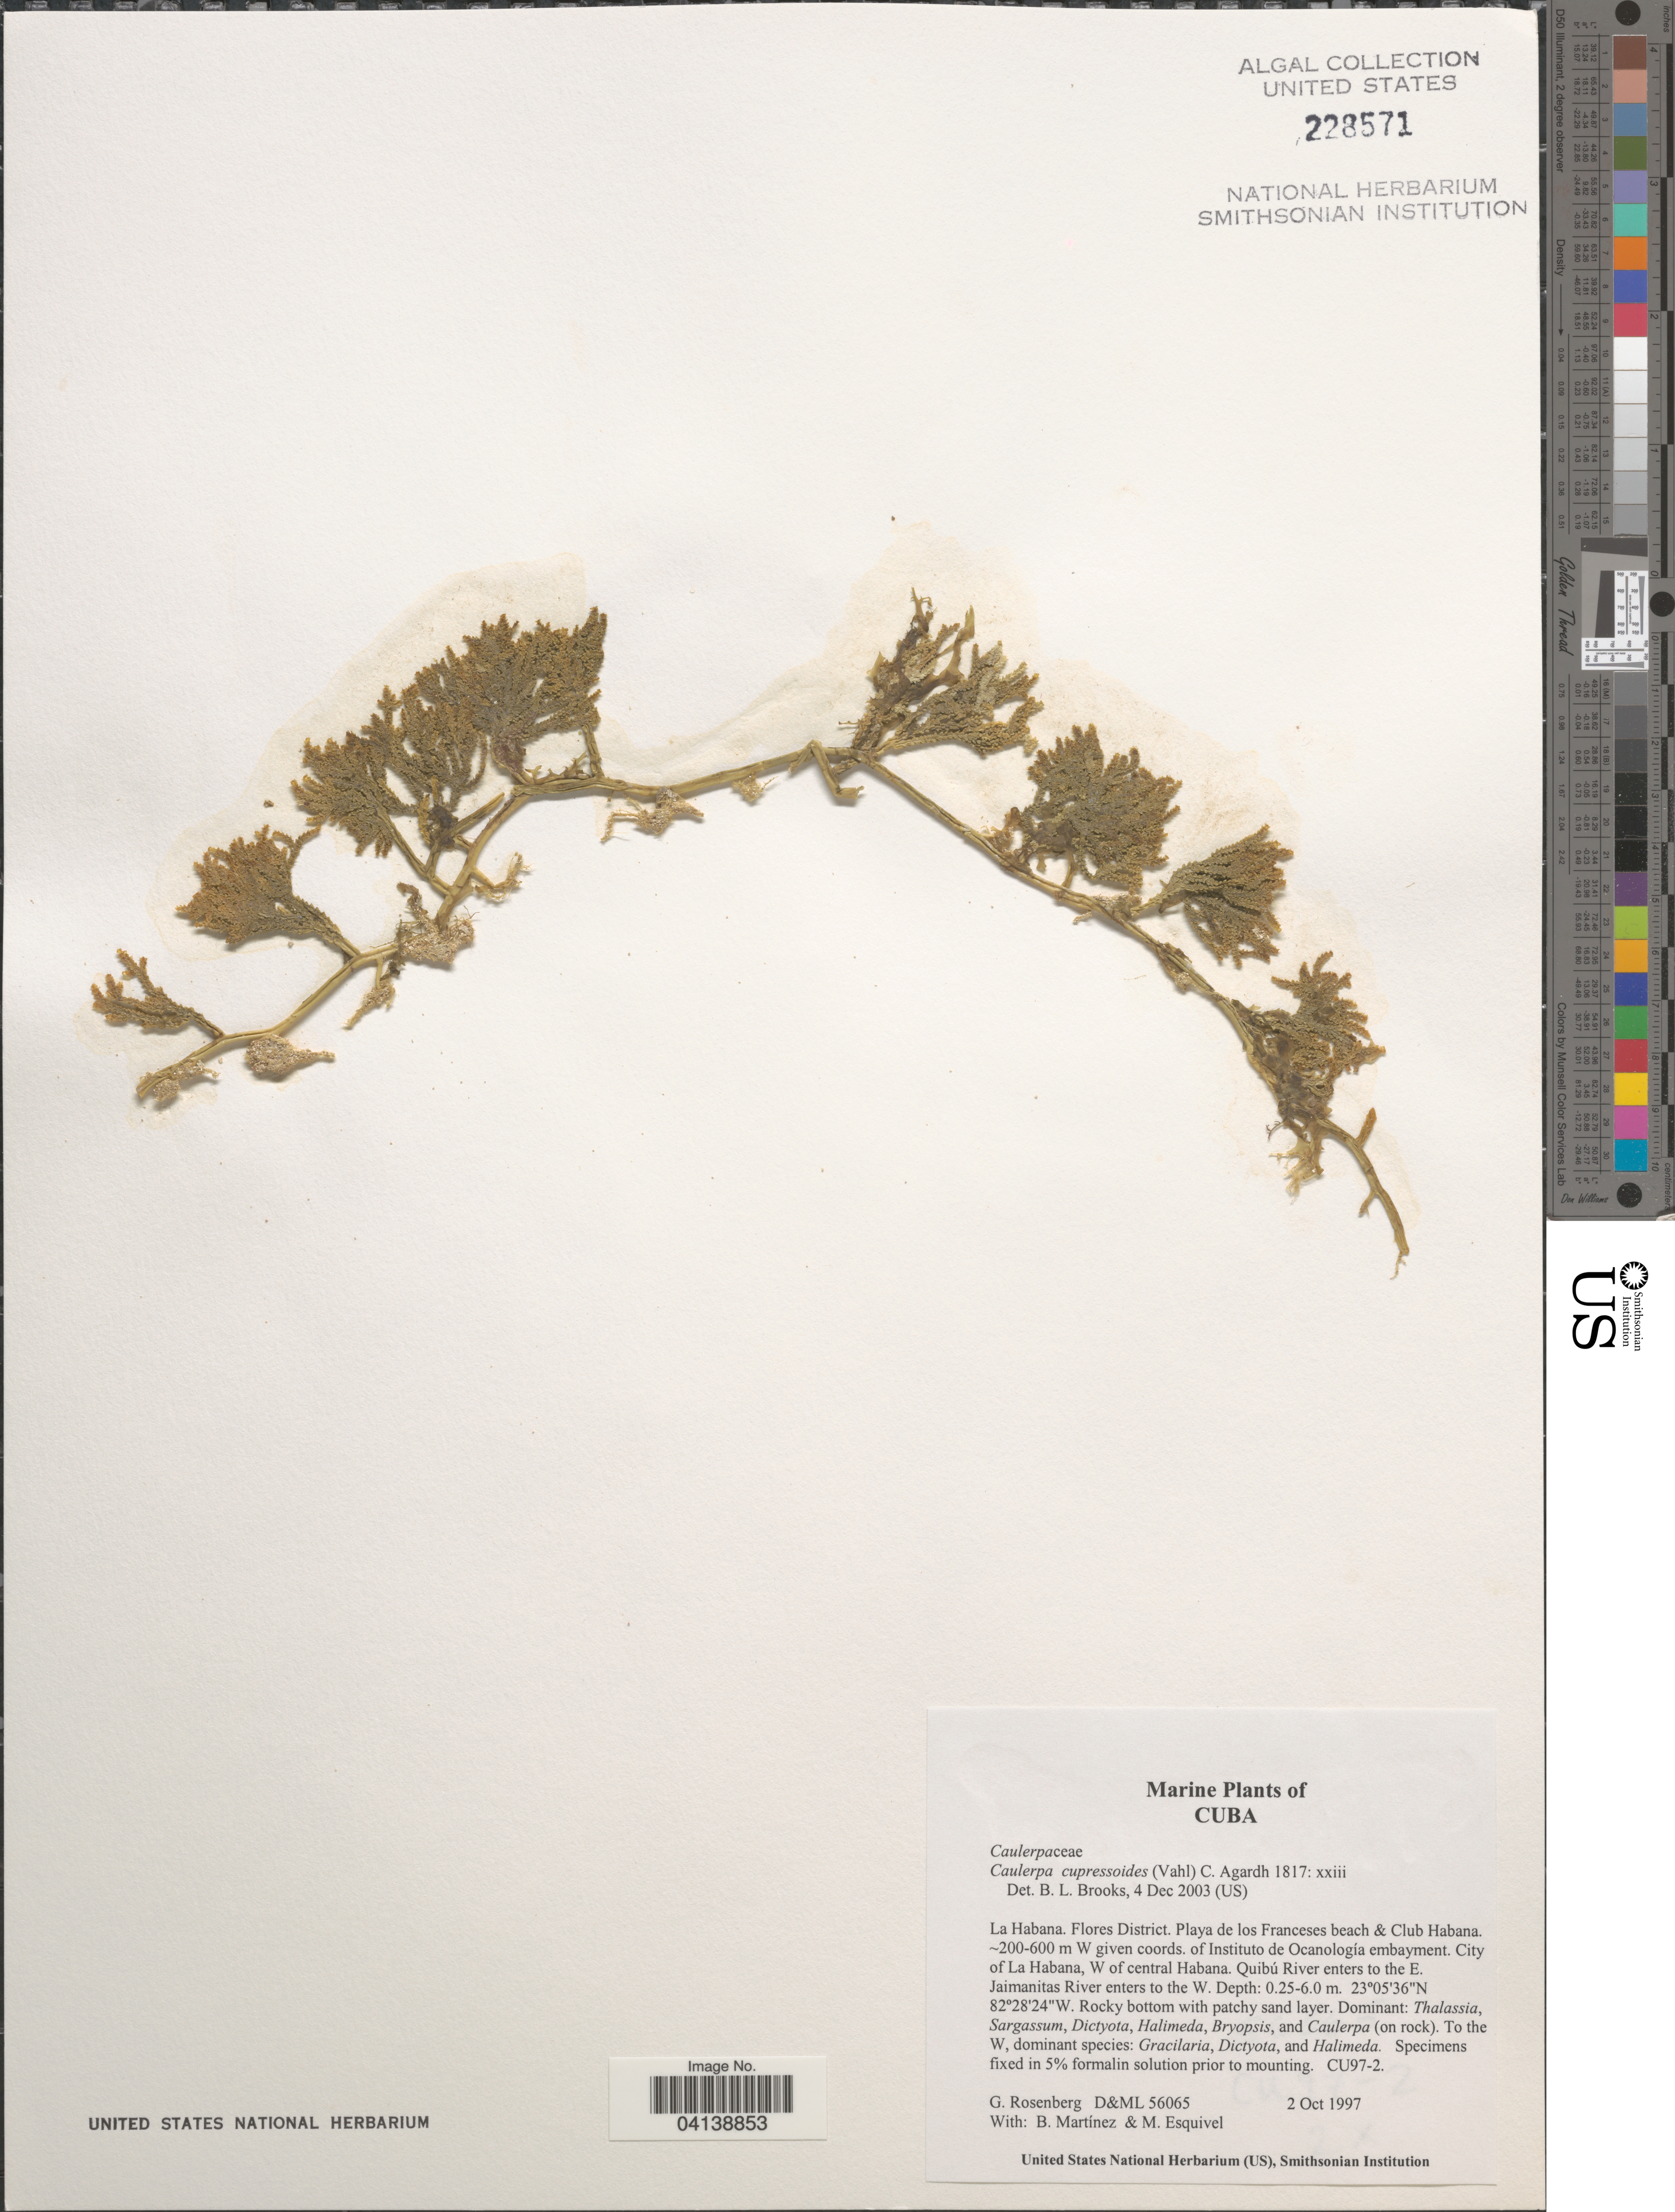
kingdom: Plantae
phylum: Chlorophyta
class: Ulvophyceae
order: Bryopsidales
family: Caulerpaceae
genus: Caulerpa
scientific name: Caulerpa cupressoides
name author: (Vahl) C. Agardh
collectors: G. Rosenberg, B. Martinez & M. Esquivel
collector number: D&ML56065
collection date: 1997-10-02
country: Cuba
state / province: La Habana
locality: Flores District. Playa de los Franceses beach & Club Habana. W given coords. of Instituto de Oceanología embayment. City of La Habana, W of central Havana. Quibú River enters to the E. Jaimanitas River enters to the W.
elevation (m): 200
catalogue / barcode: US 228571